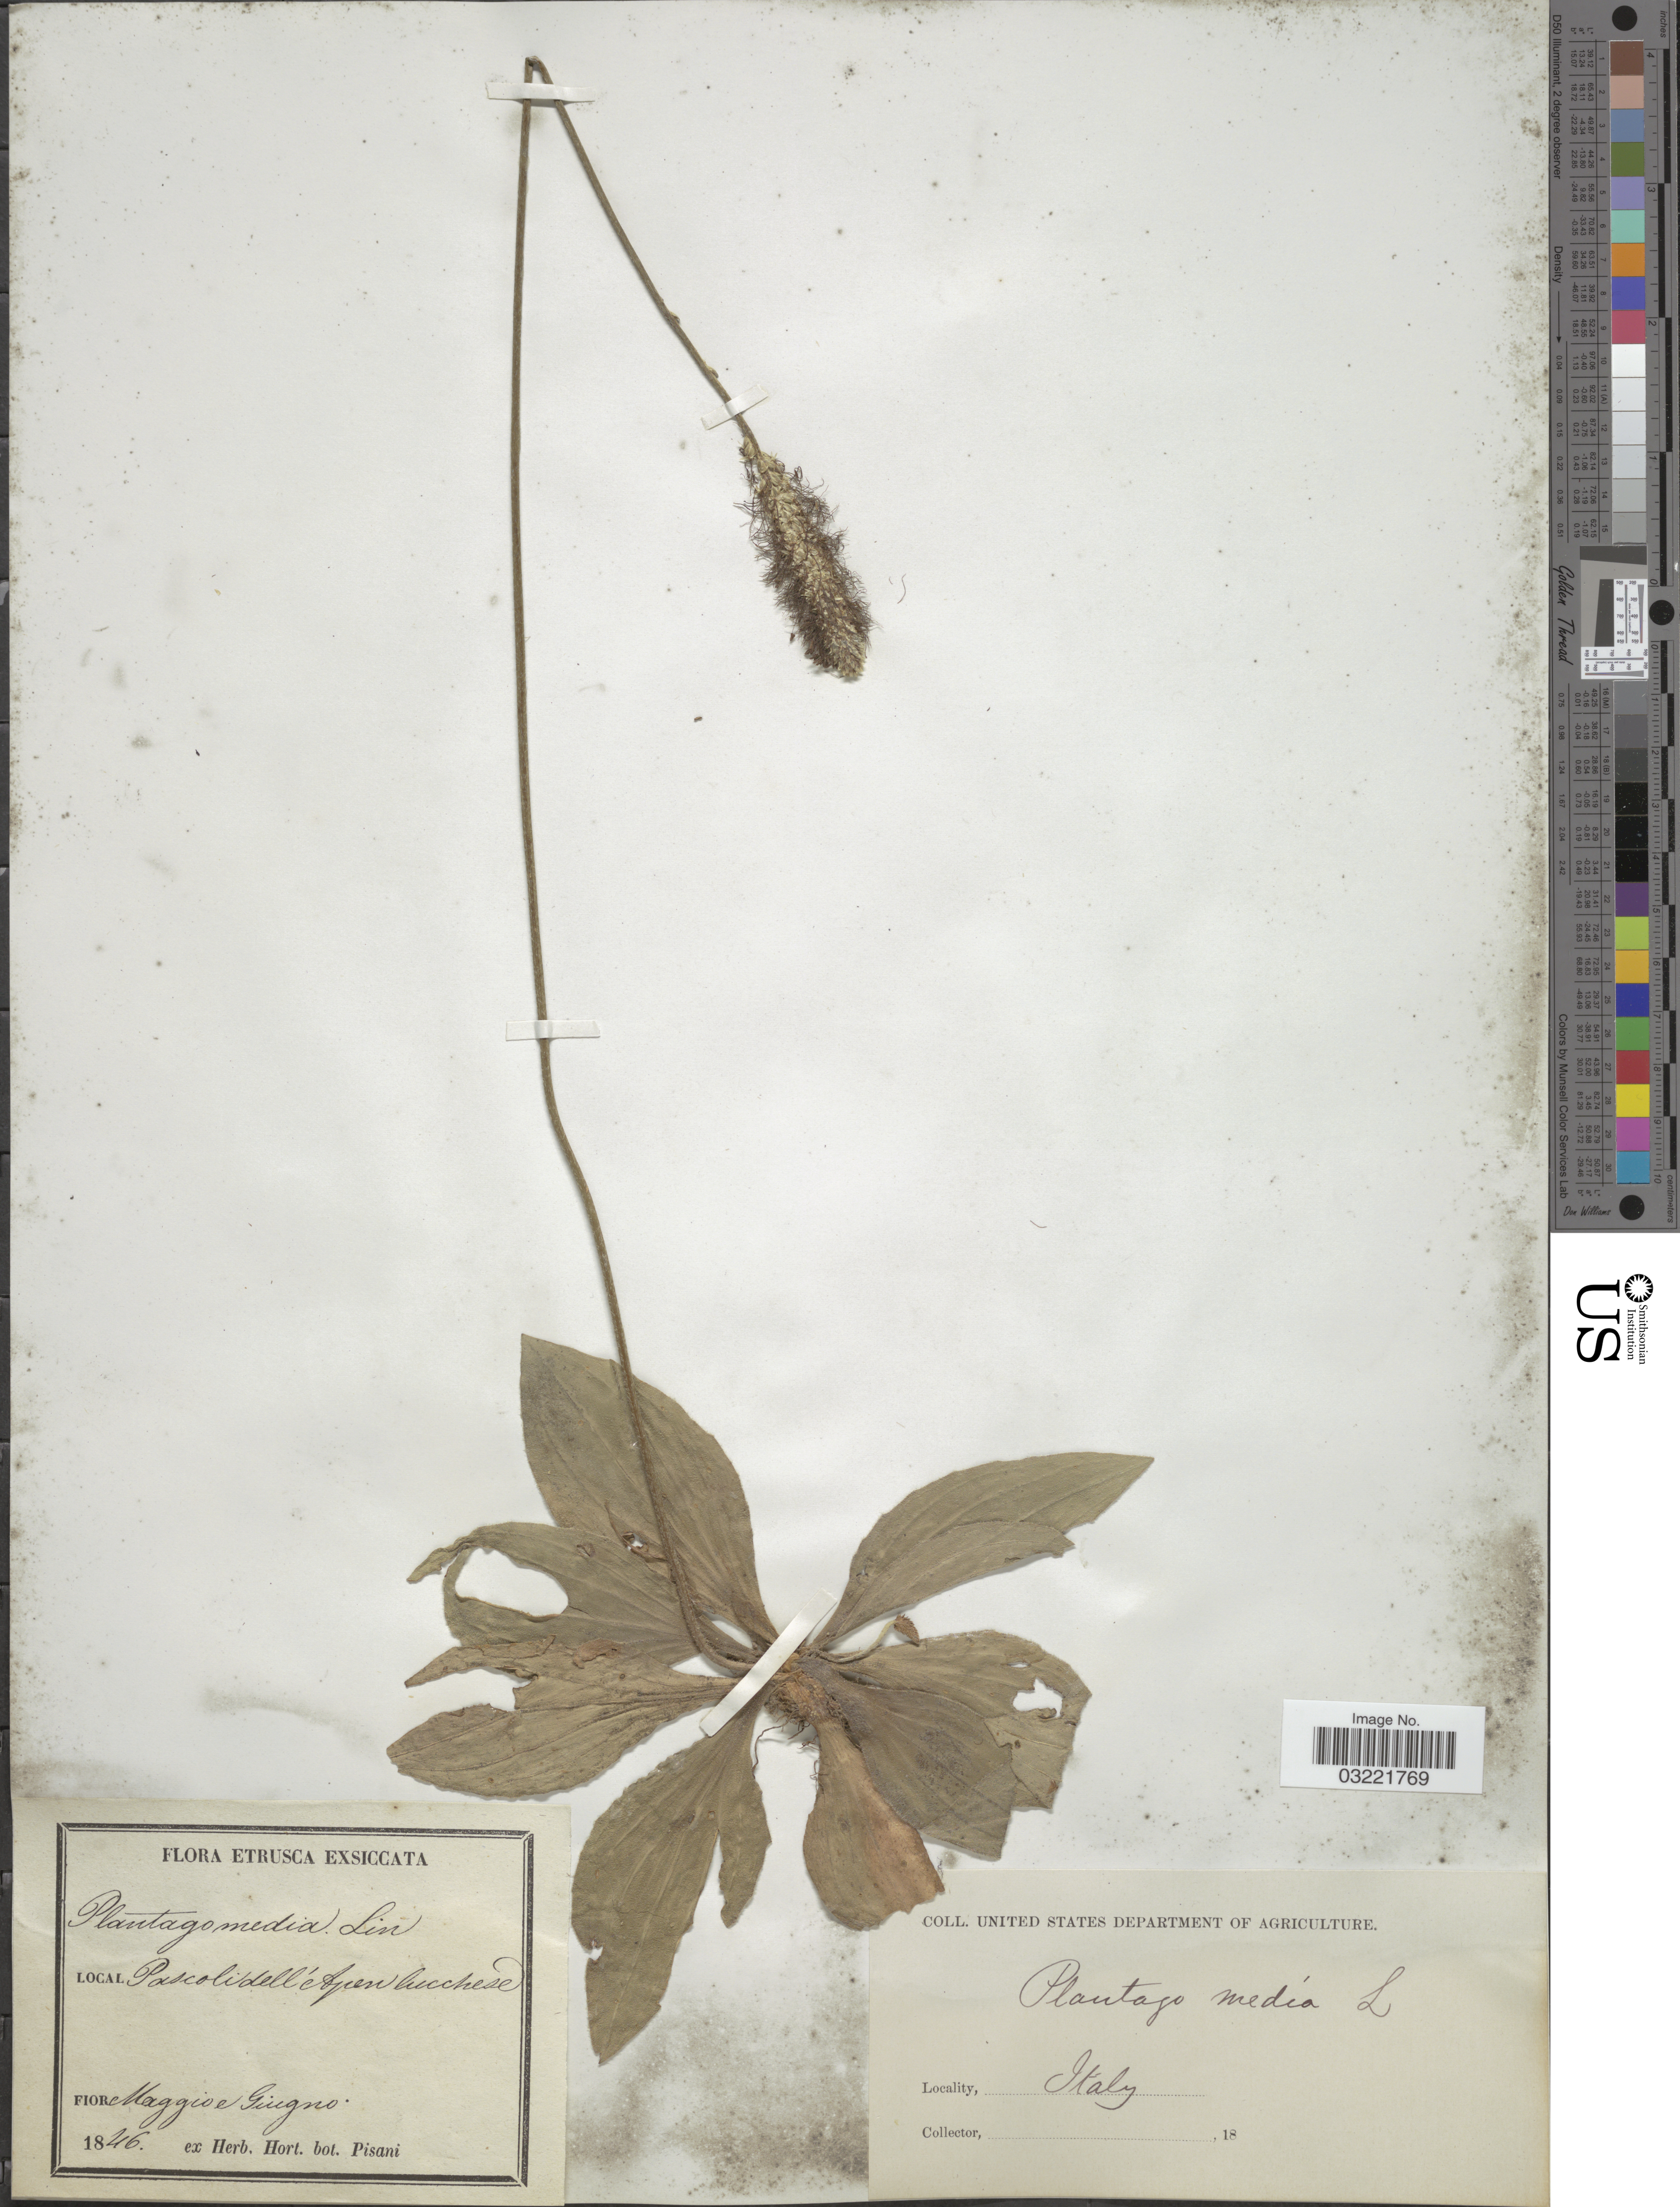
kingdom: Plantae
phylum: Tracheophyta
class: Magnoliopsida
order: Lamiales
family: Plantaginaceae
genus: Plantago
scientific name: Plantago media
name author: L.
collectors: ex herb. Hort. Bot. Pisani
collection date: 1846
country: Italy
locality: Etrusca. Pascolidell' Apen lucchese.